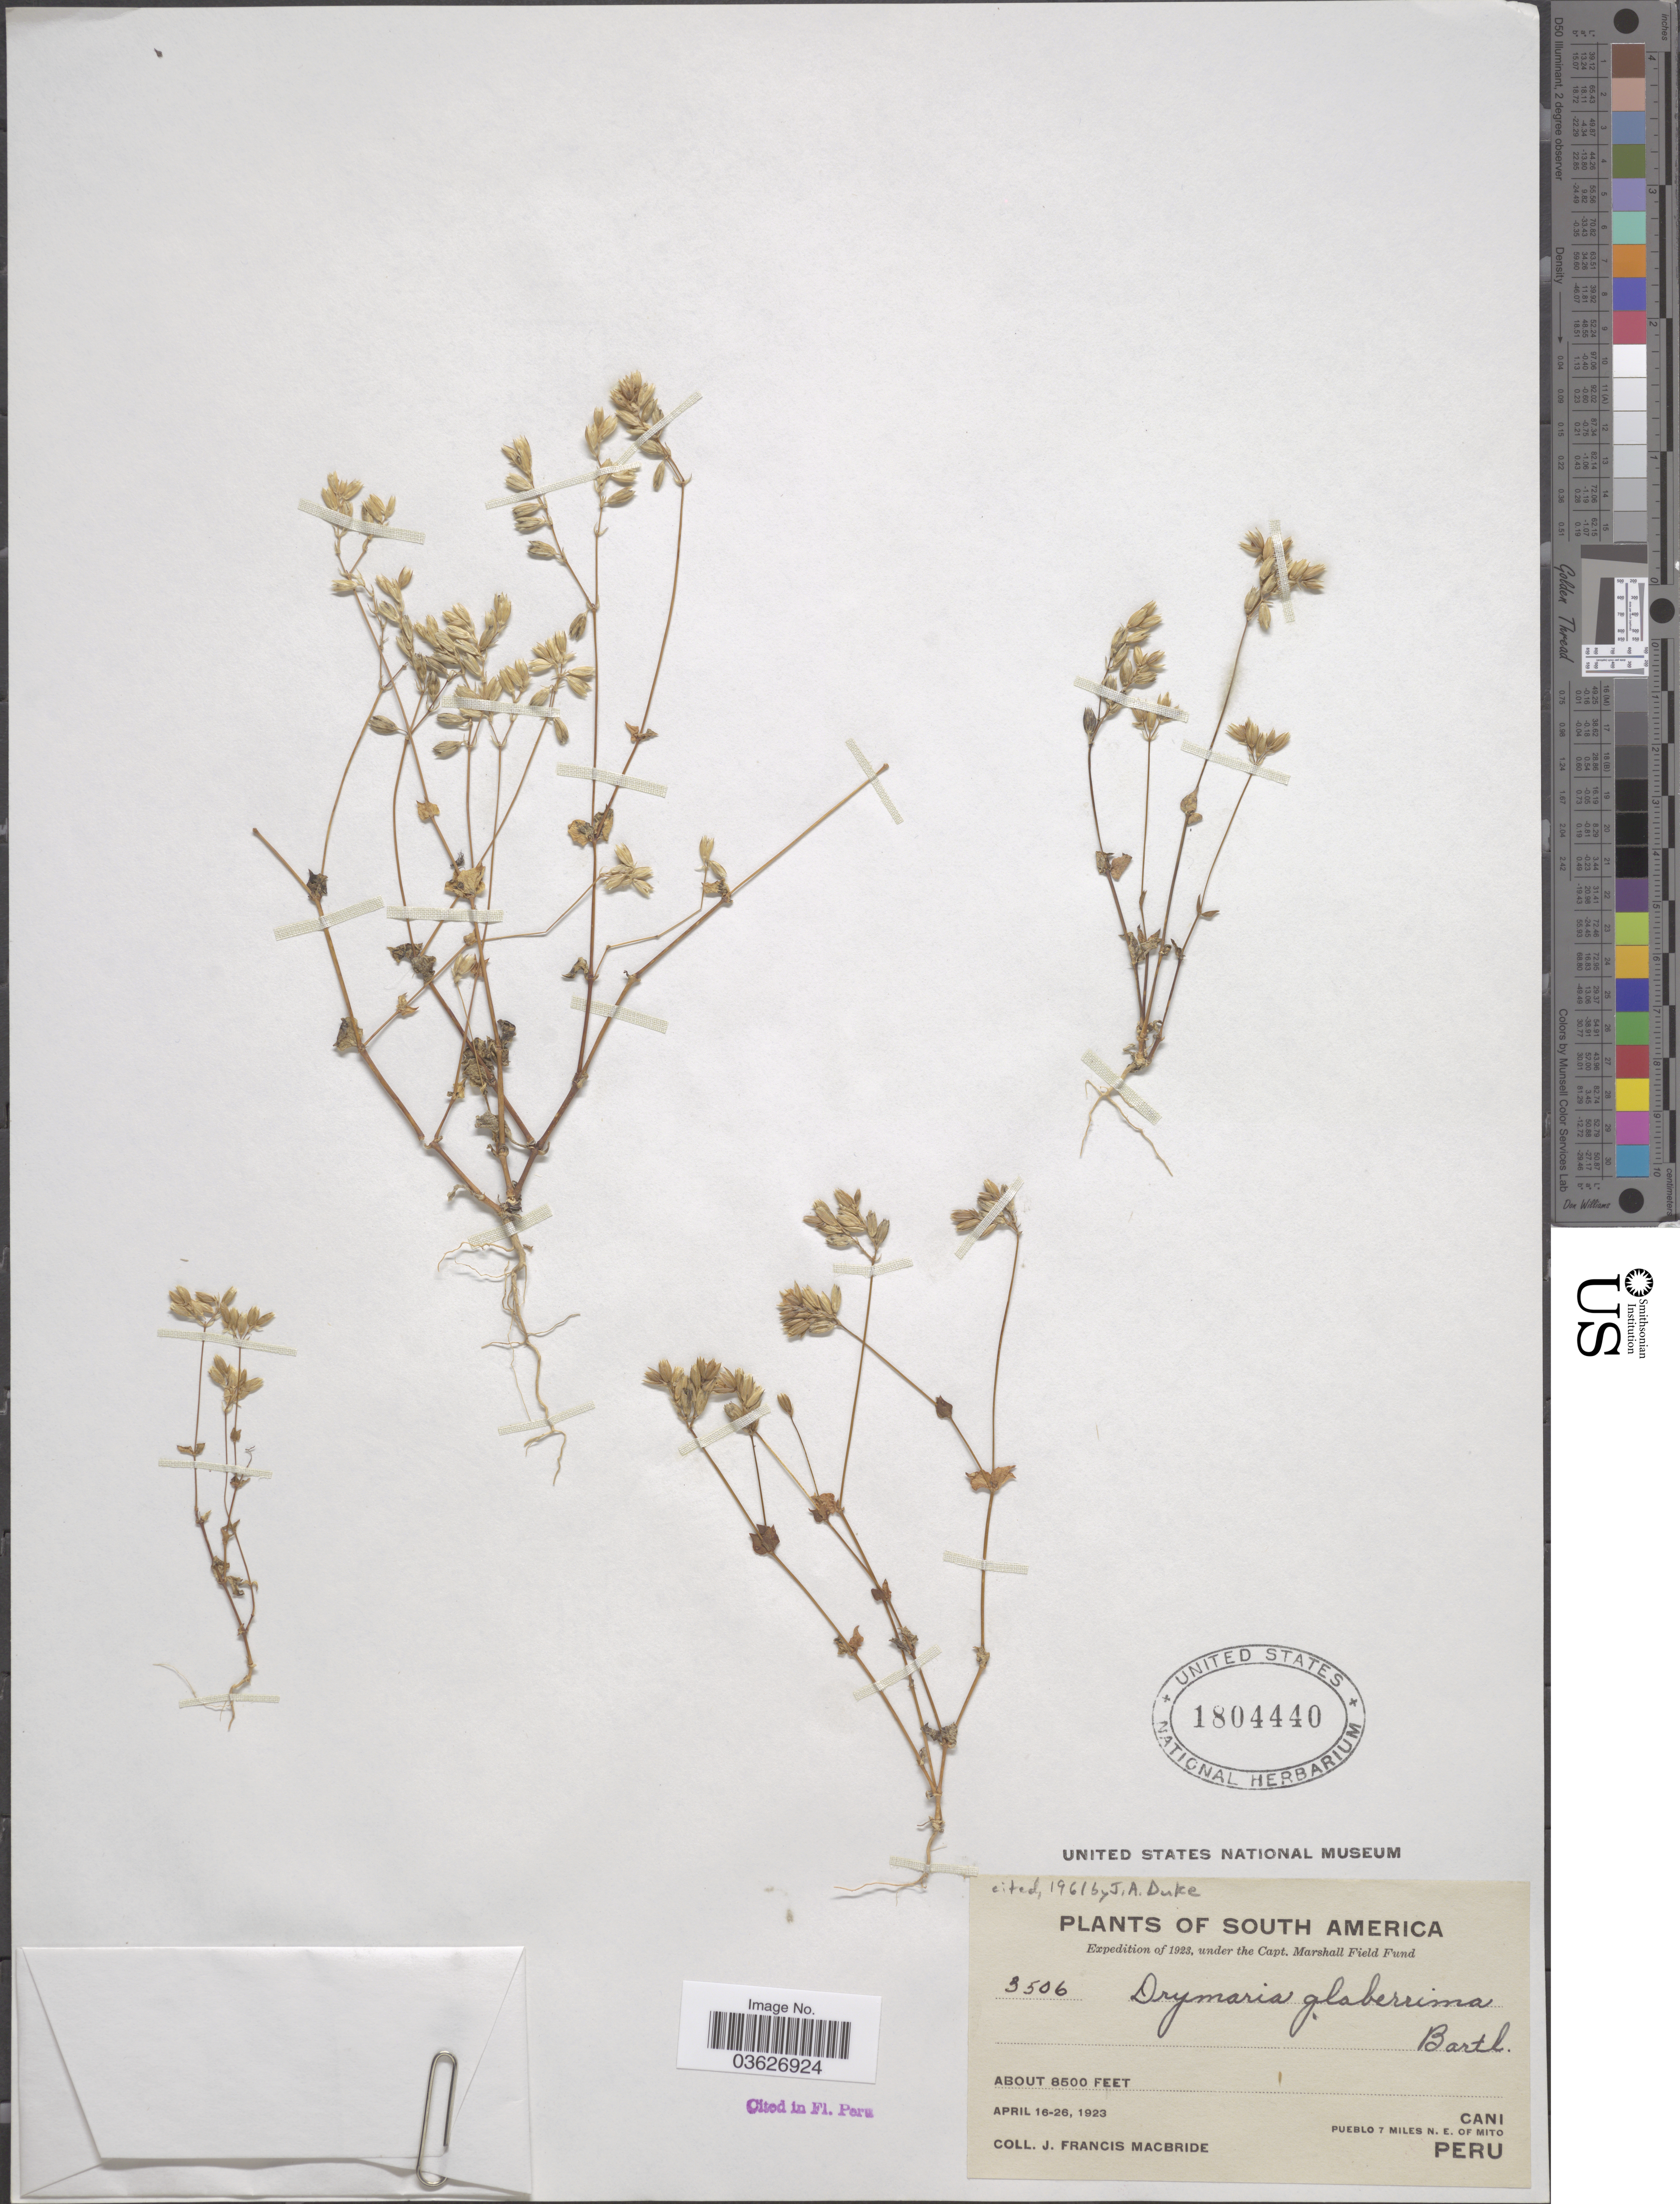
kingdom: Plantae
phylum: Tracheophyta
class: Magnoliopsida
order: Caryophyllales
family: Caryophyllaceae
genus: Drymaria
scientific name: Drymaria glaberrima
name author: Bartl.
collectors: J. F. Macbride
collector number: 3506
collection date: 1923-04-16/1923-04-26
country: Peru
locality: Cani. Pueblo 7 miles N.E. of Mito.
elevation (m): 2591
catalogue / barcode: US 1804440